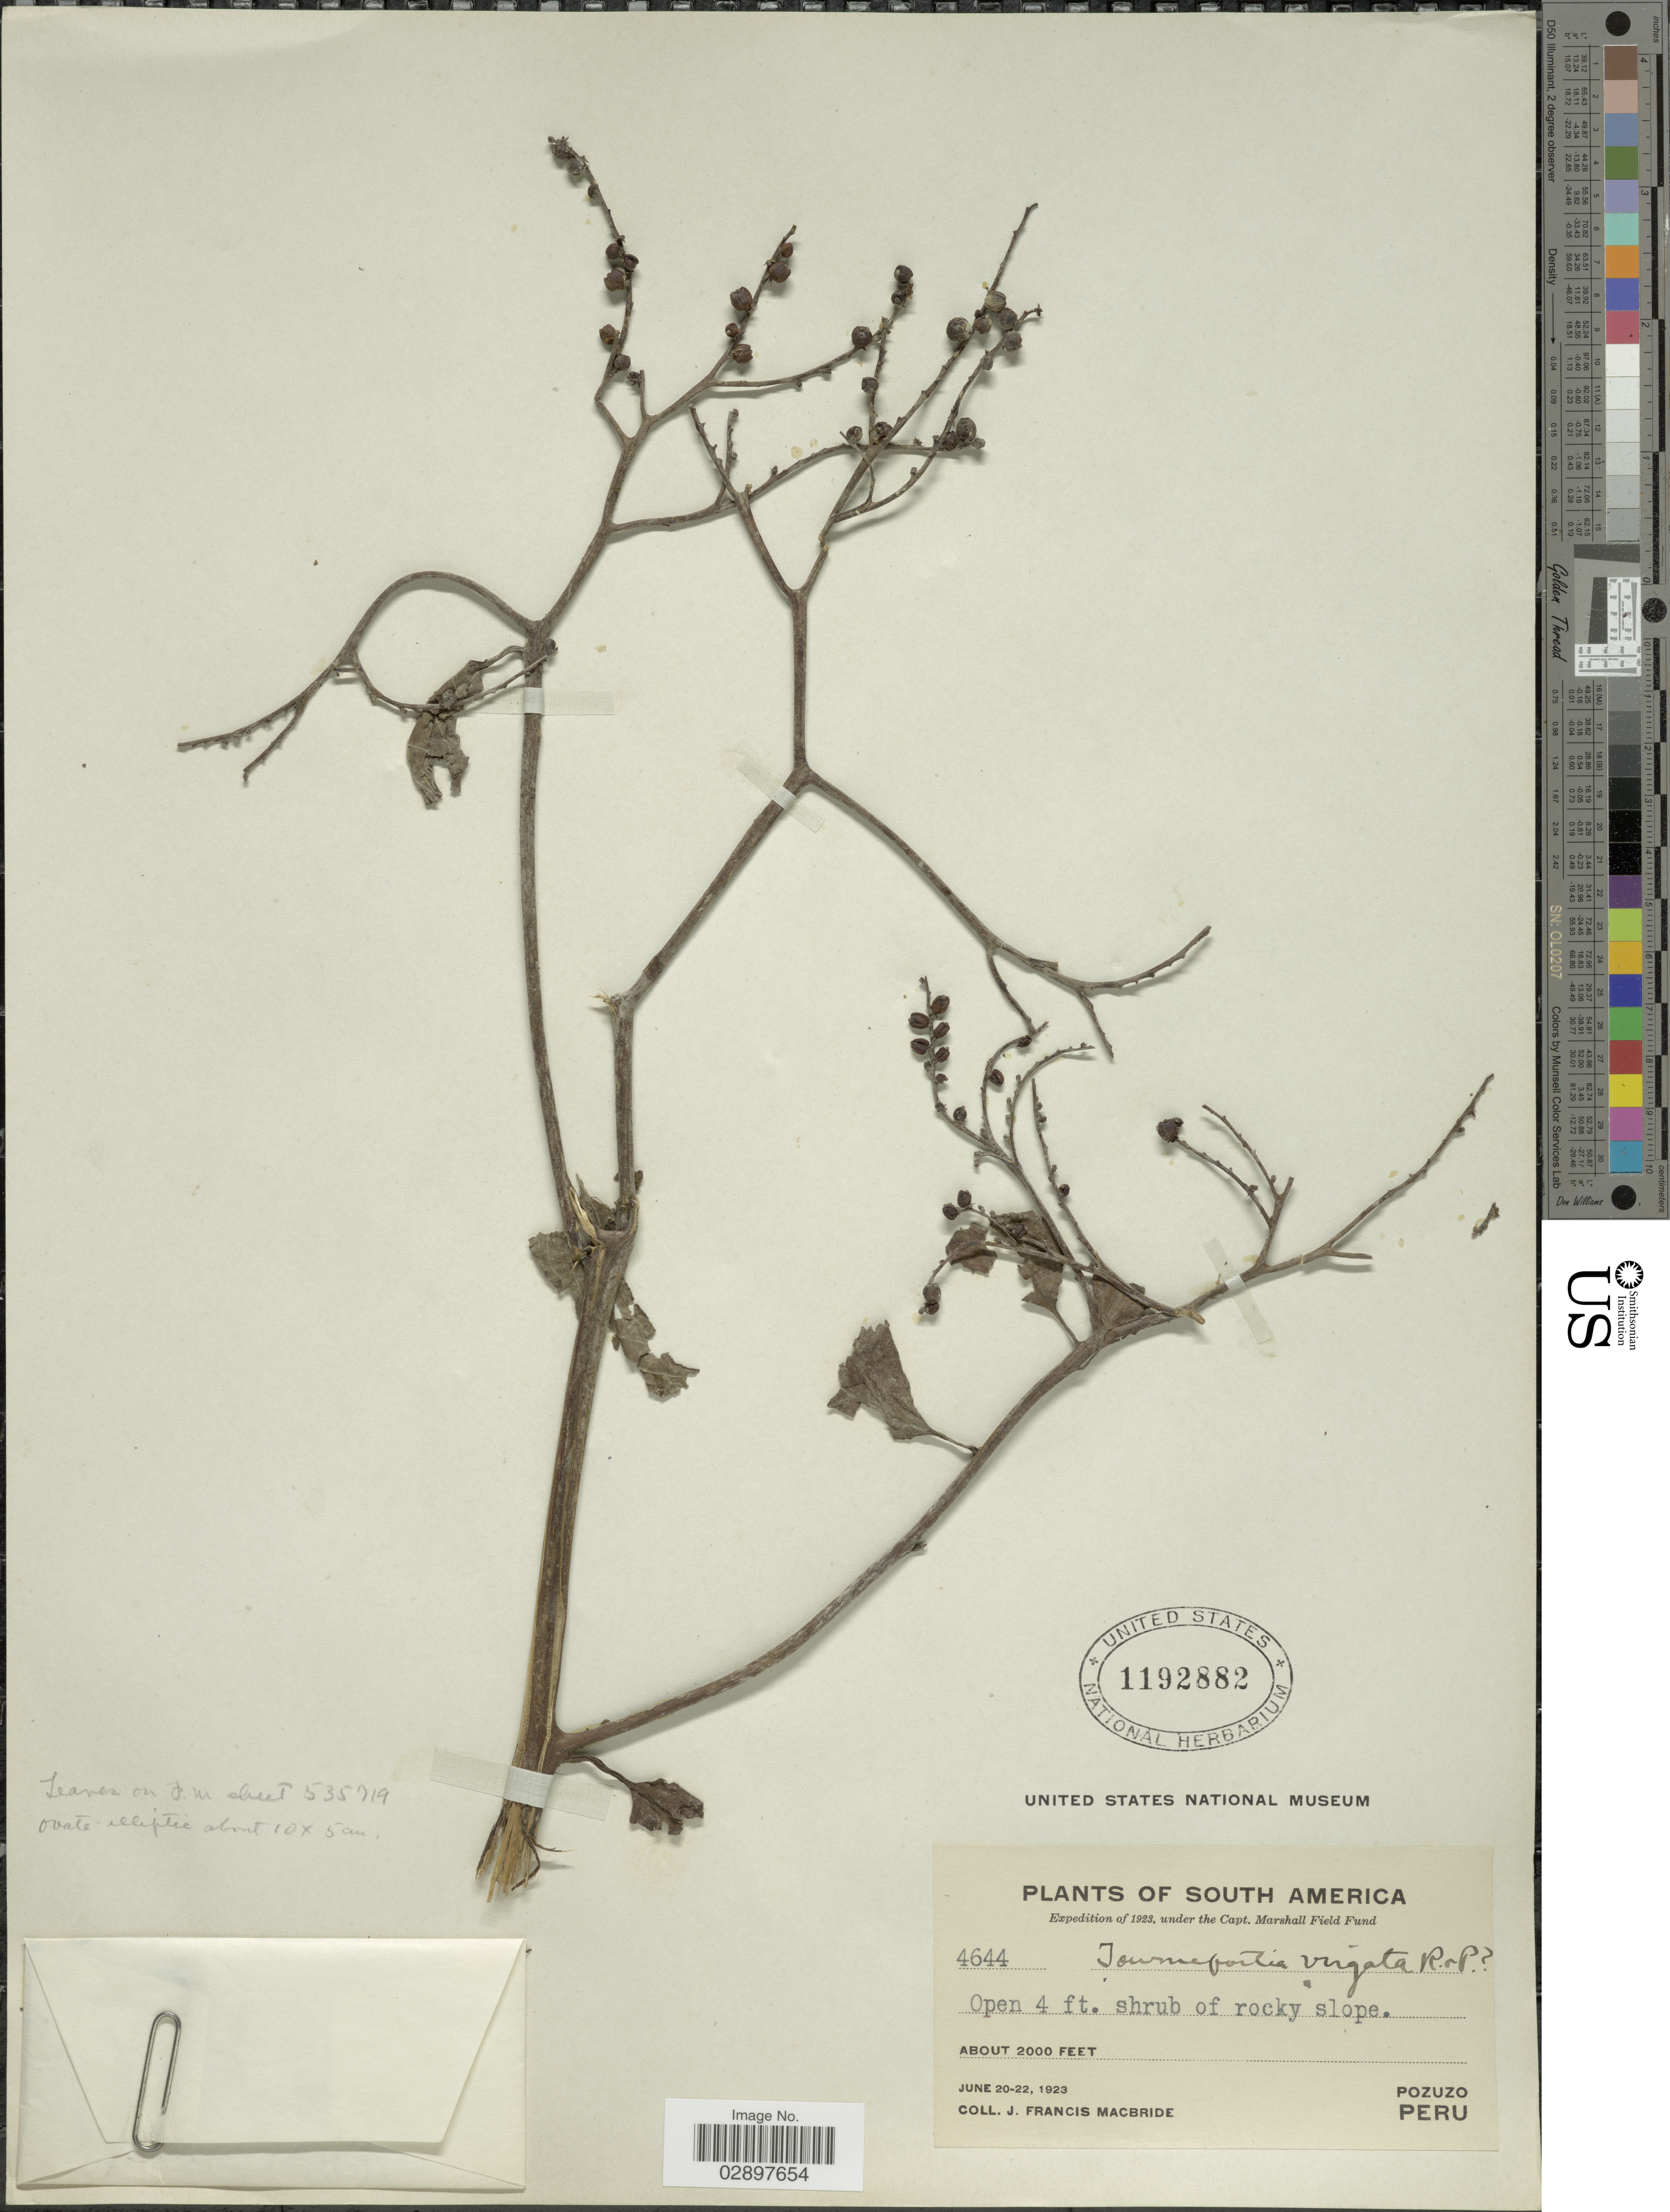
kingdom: Plantae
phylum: Tracheophyta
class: Magnoliopsida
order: Boraginales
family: Heliotropiaceae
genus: Tournefortia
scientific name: Tournefortia virgata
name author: Ruiz & Pav.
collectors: J. F. Macbride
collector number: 4644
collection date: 1923-06-20/1923-06-22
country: Peru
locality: Puzozo.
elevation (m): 610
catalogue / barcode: US 1192882